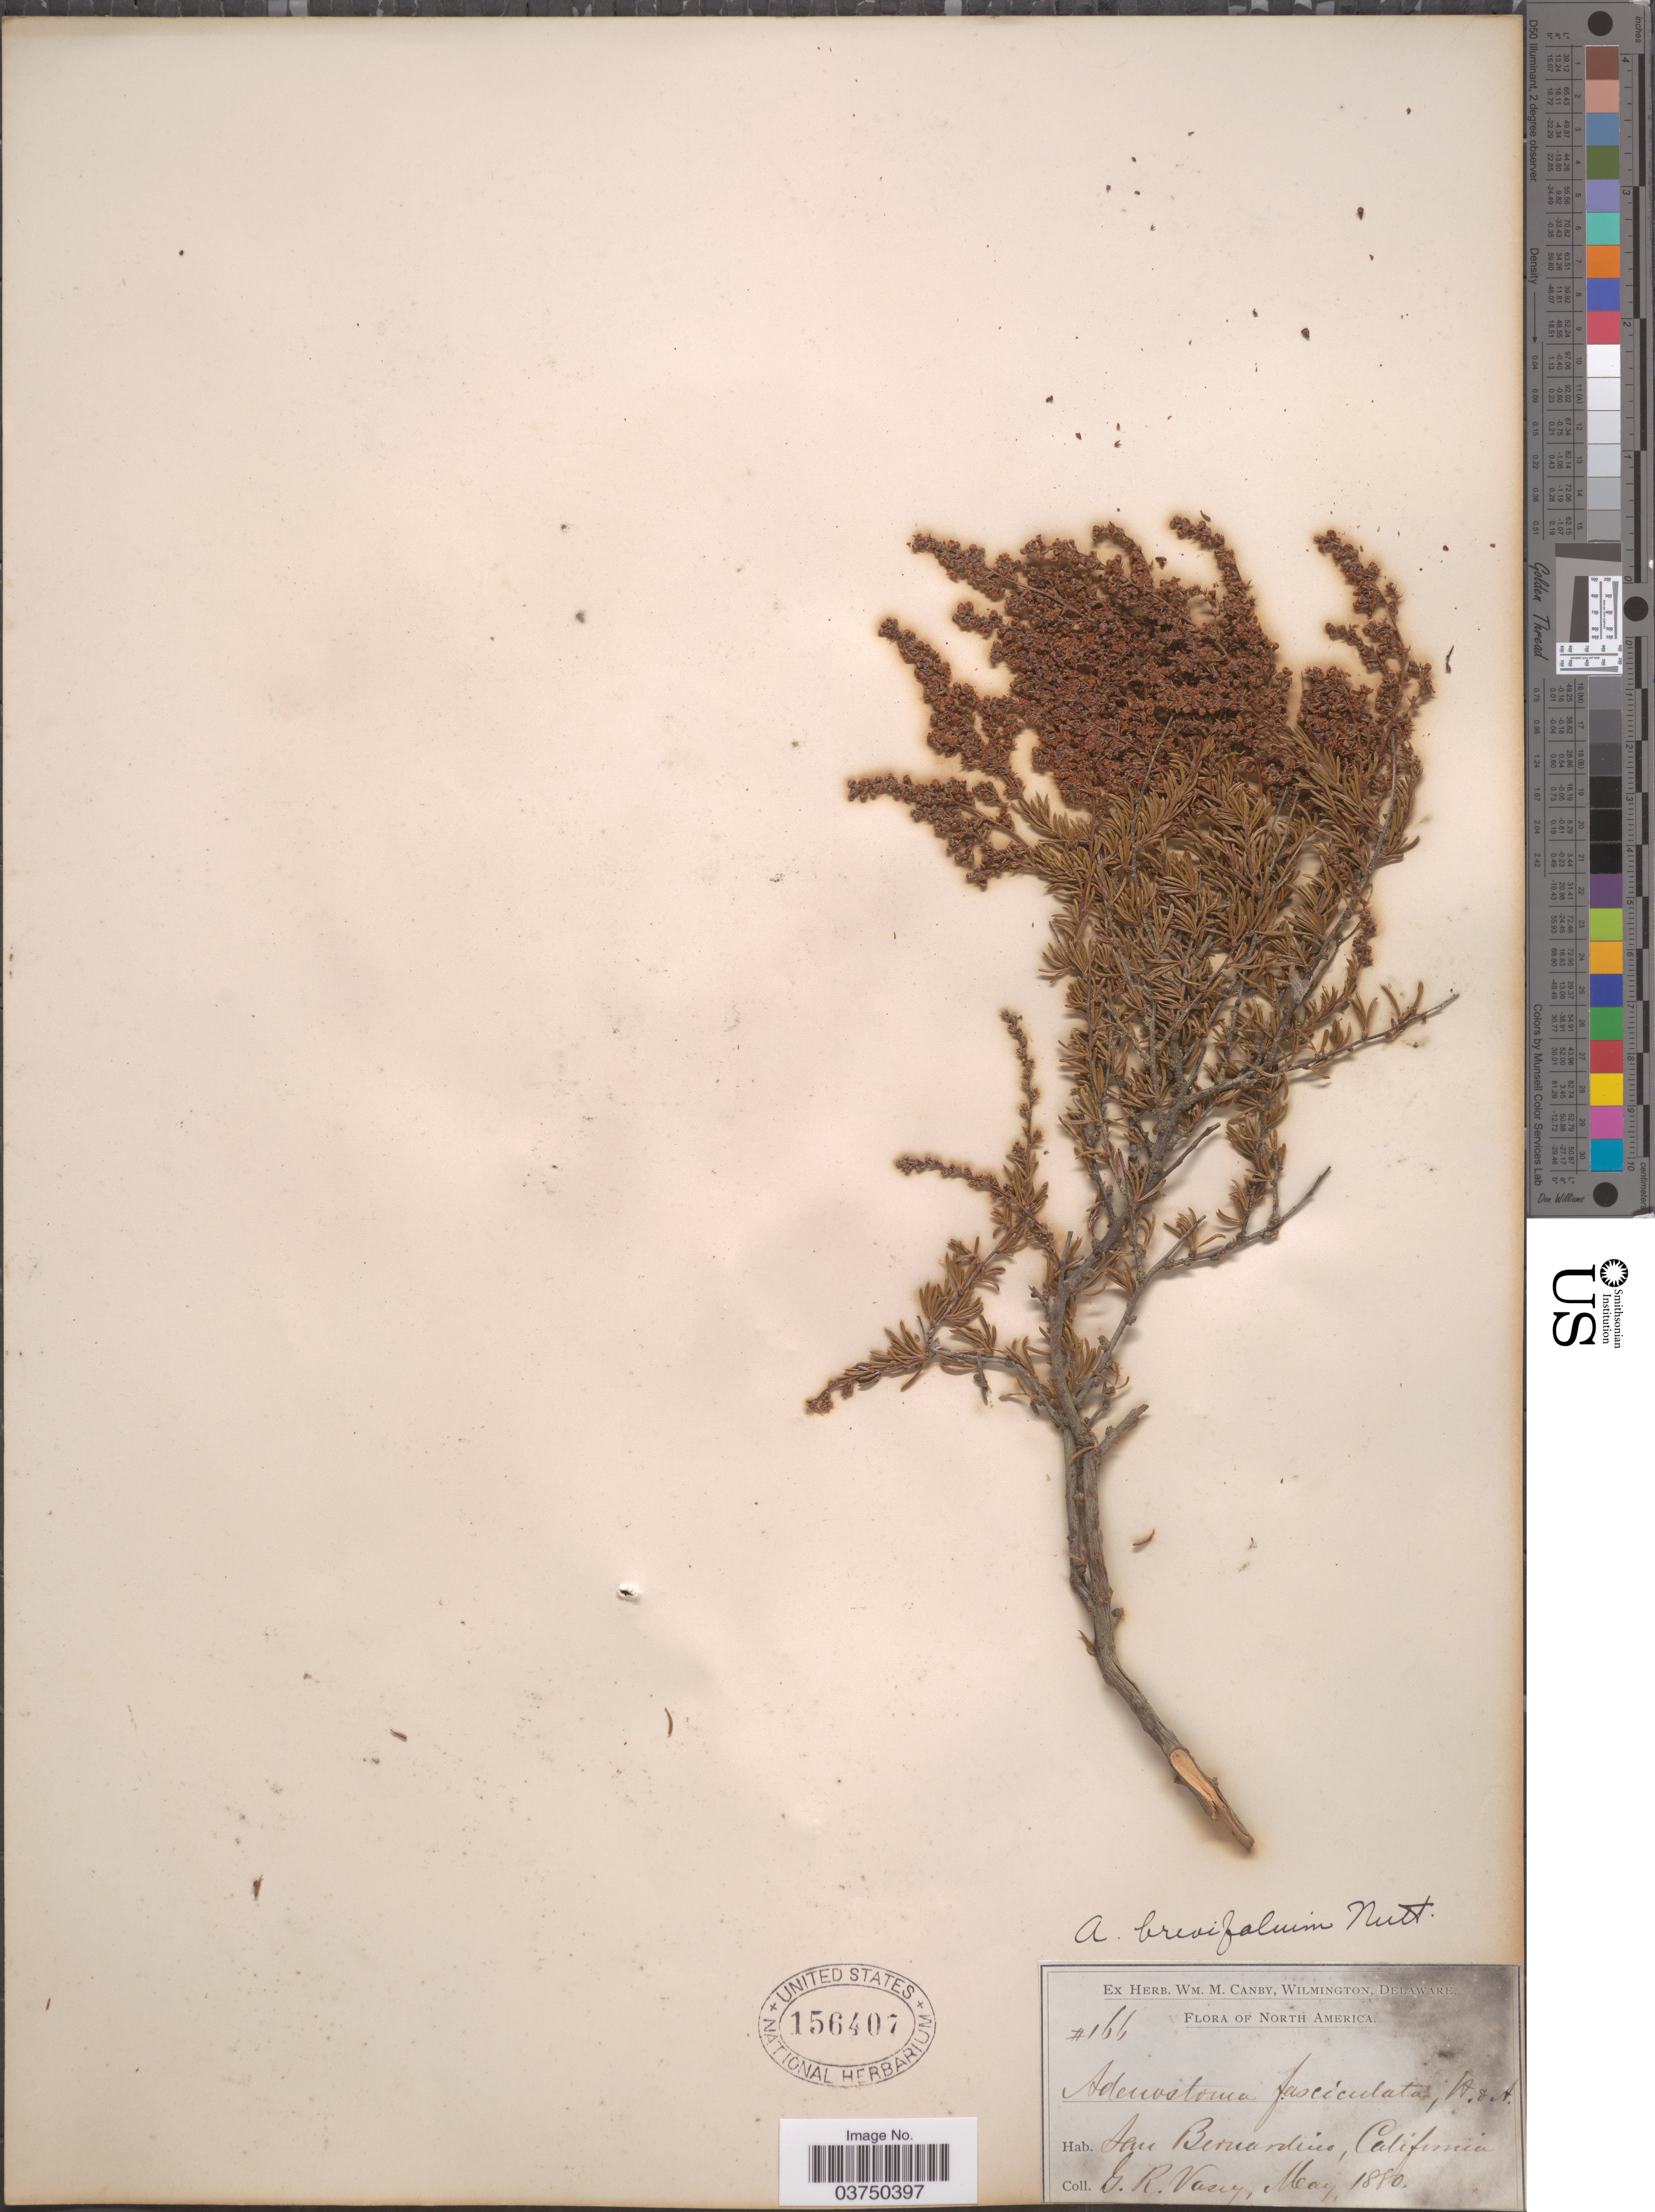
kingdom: Plantae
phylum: Tracheophyta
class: Magnoliopsida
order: Rosales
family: Rosaceae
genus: Adenostoma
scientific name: Adenostoma brevifolium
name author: Nutt. ex Rydb.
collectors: G. R. Vasey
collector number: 166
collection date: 1880-05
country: United States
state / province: California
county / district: San Bernardino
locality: San Bernardino.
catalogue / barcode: US 156407